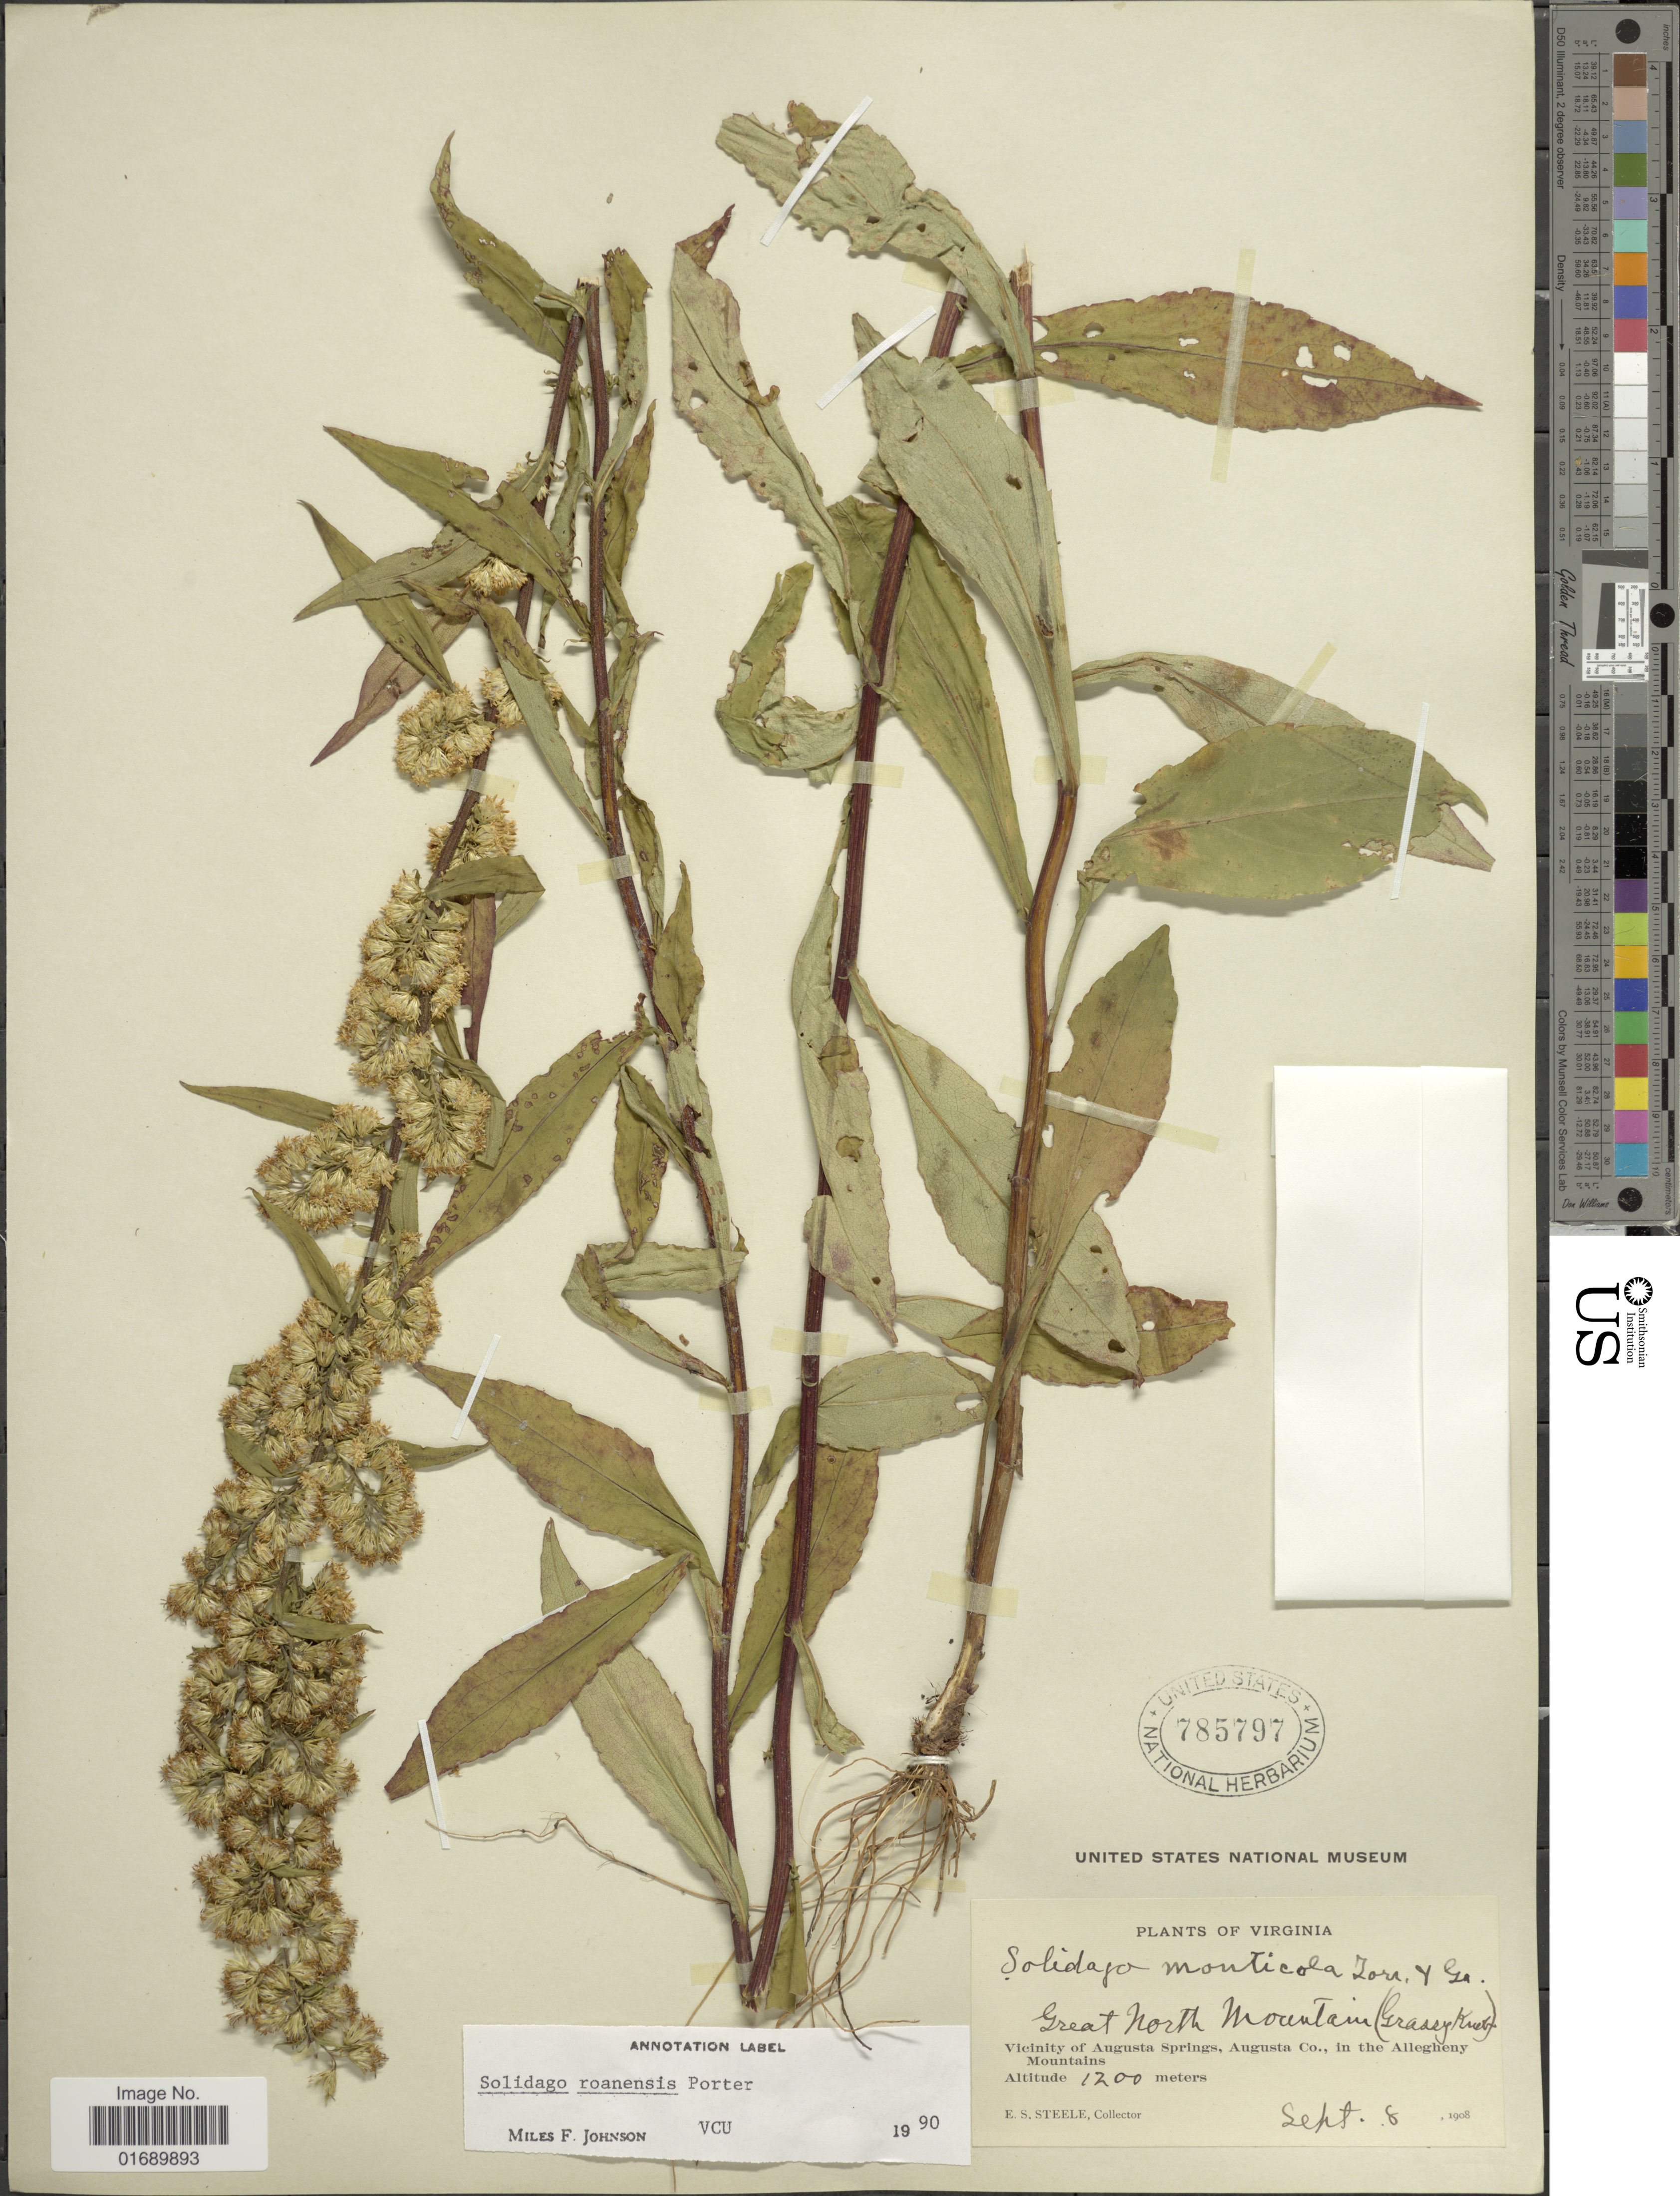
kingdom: Plantae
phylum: Tracheophyta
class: Magnoliopsida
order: Asterales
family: Asteraceae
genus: Solidago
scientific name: Solidago roanensis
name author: Porter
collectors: E. Steele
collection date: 1908-09-08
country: United States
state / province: Virginia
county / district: Augusta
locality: Great North Mountain (Grassy Knob), Vicinity of Augusta Springs, Augusta Co., in the Allegheny Mountains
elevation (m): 1200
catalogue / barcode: US 785797